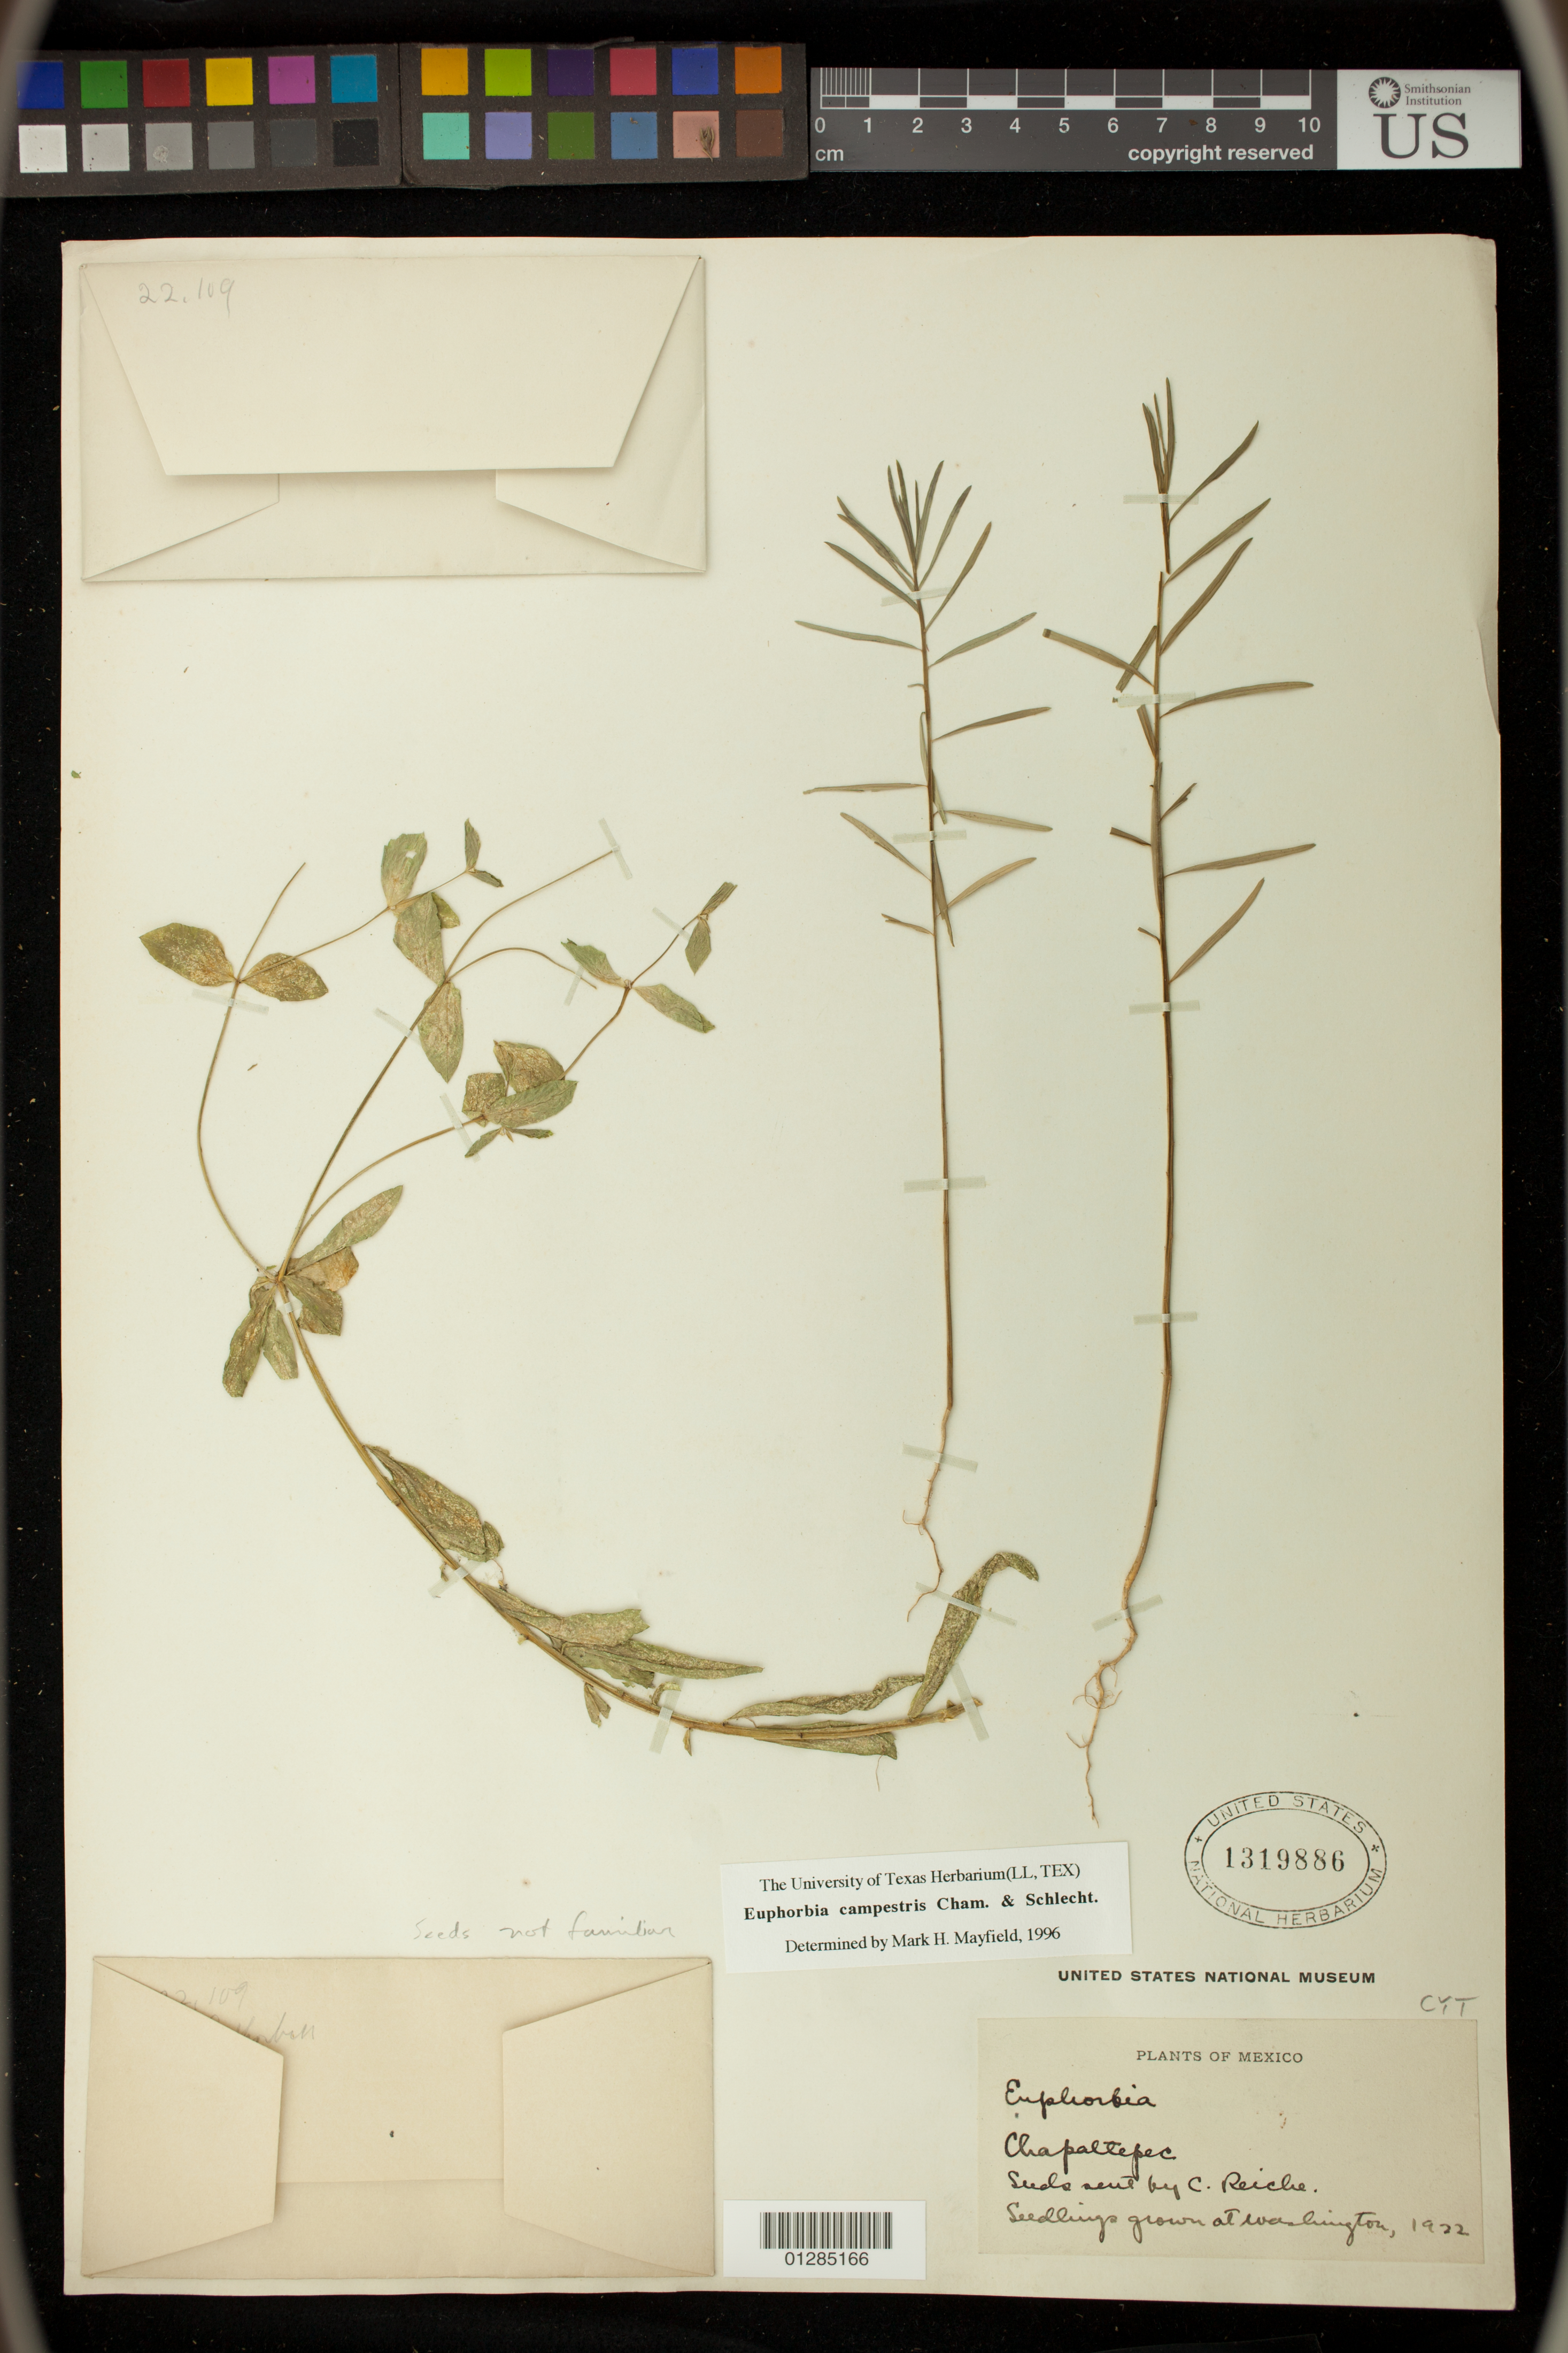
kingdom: Plantae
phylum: Tracheophyta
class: Magnoliopsida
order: Malpighiales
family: Euphorbiaceae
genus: Euphorbia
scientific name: Euphorbia esuliformis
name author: S. Schauer ex Nees & S. Schauer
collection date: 1922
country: United States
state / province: Texas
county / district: Washington Co.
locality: Washington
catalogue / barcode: US 1319886